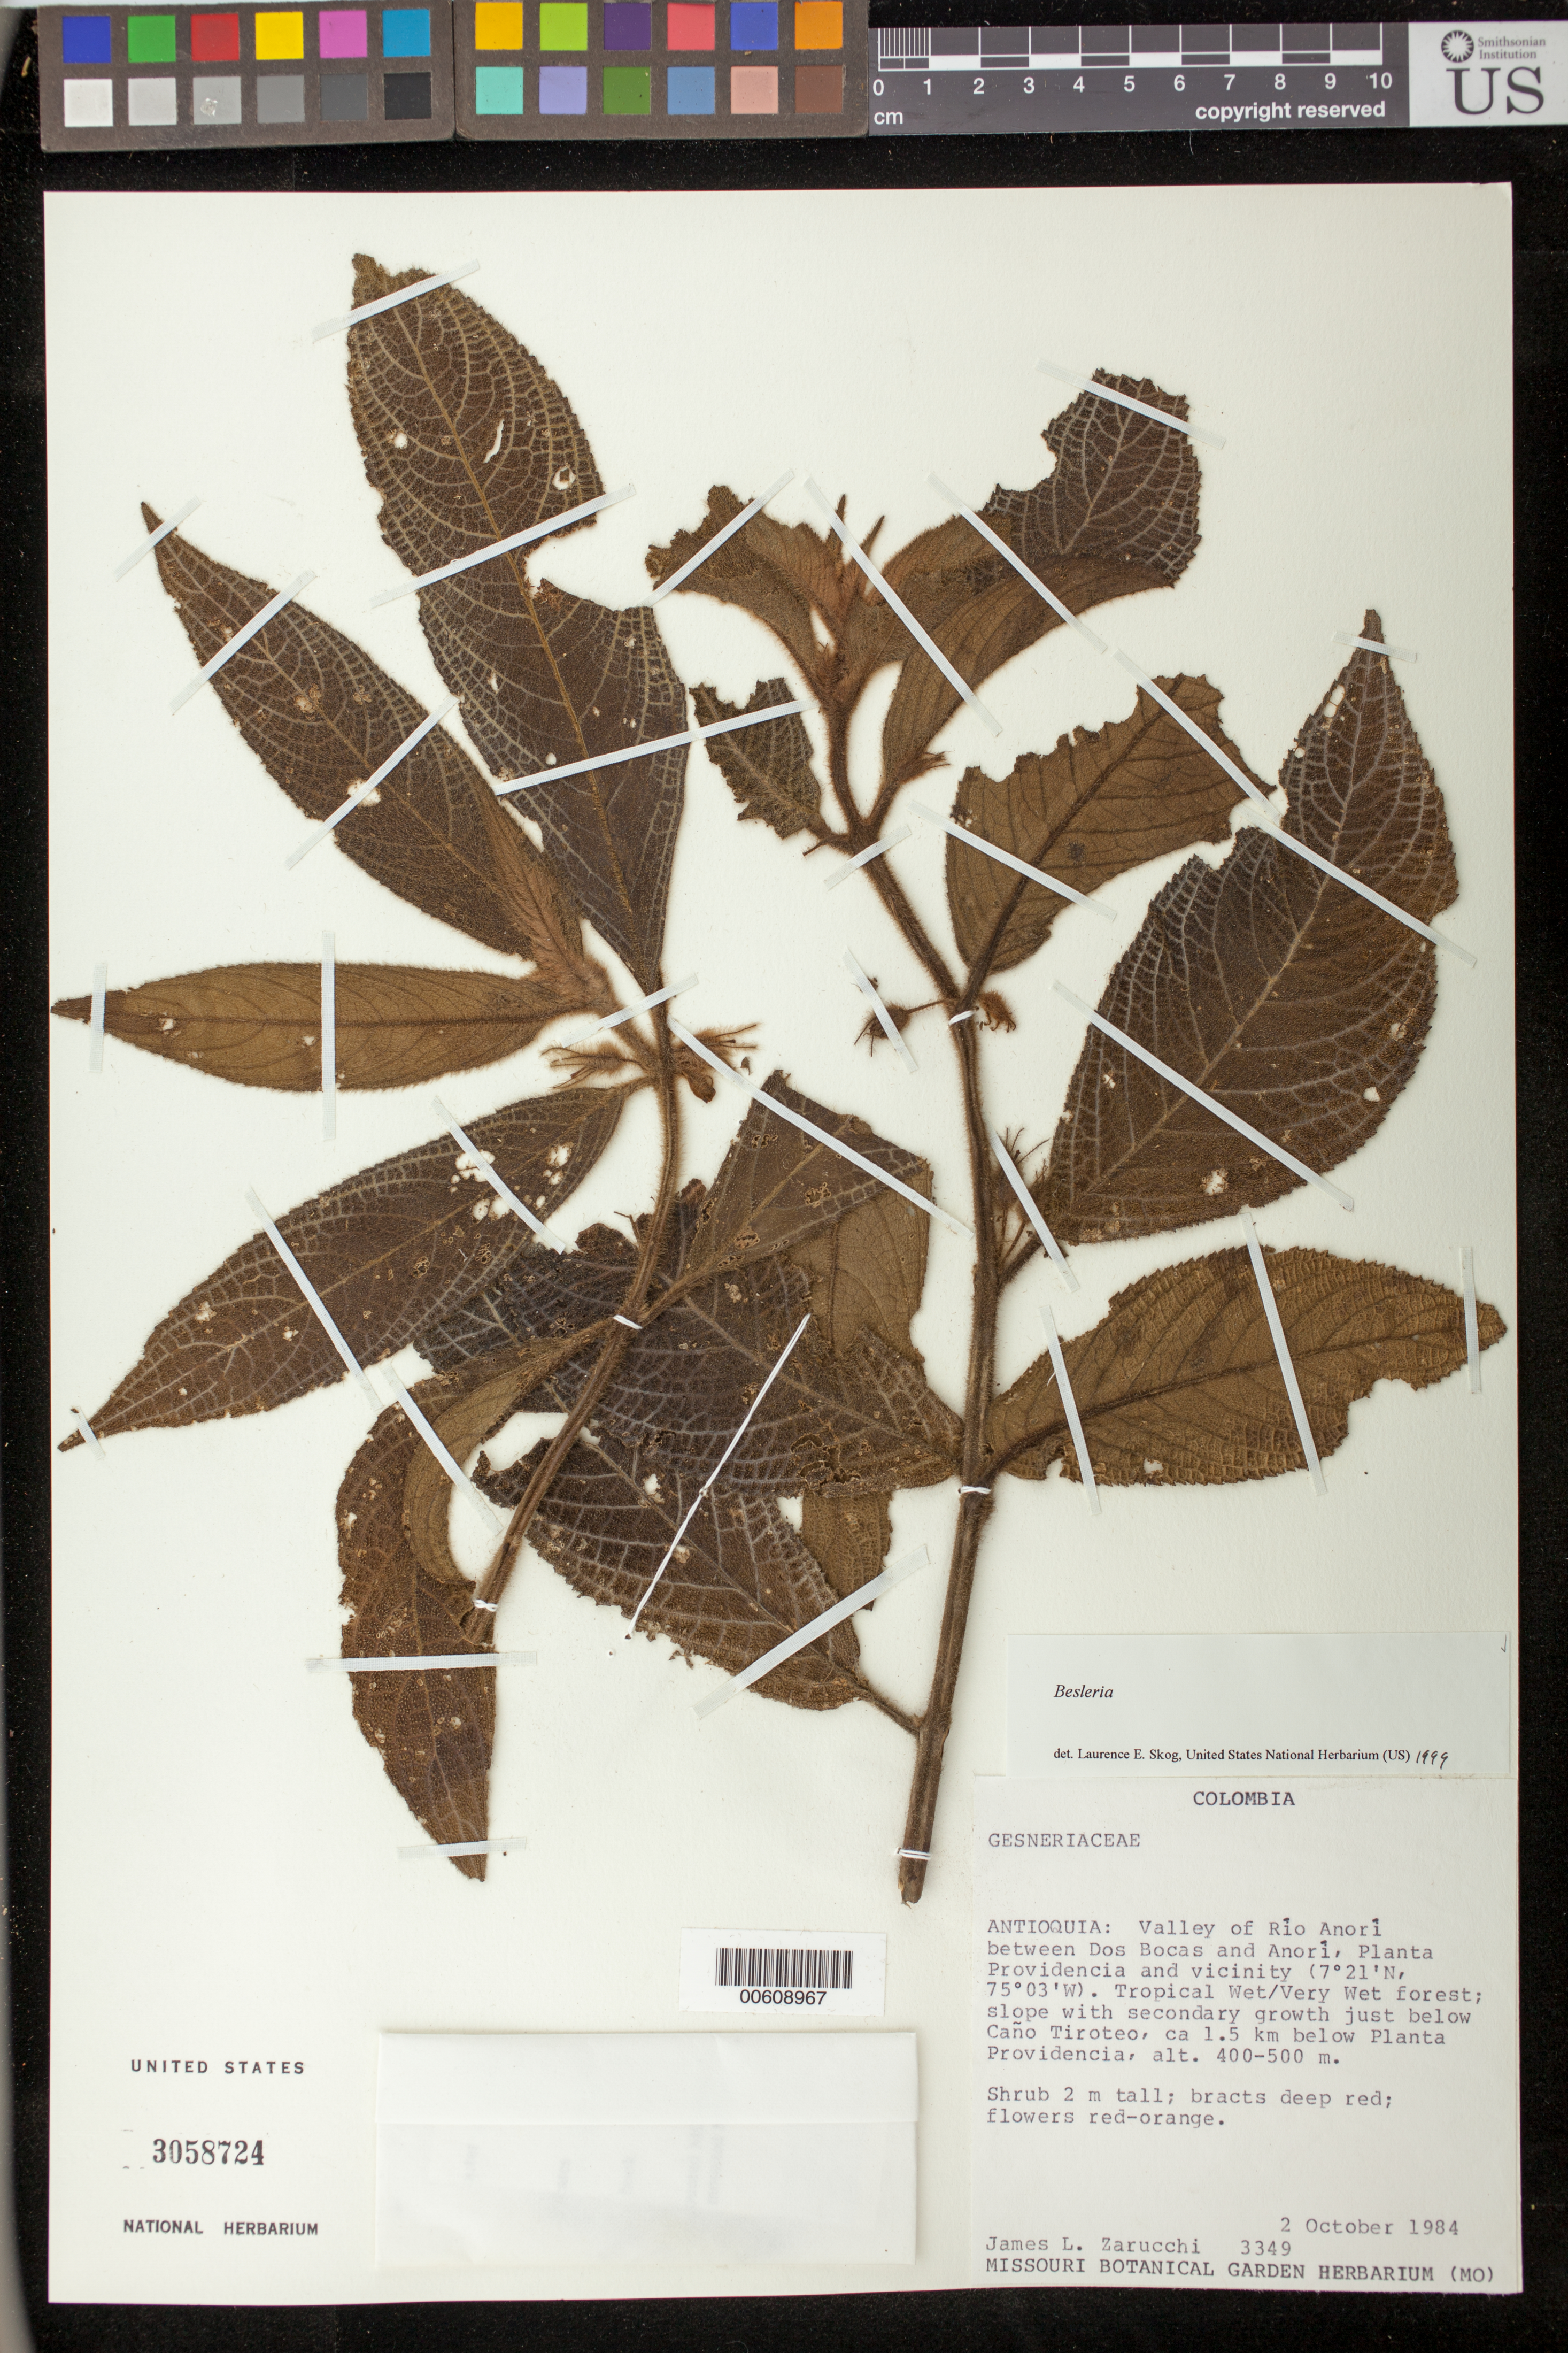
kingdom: Plantae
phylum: Tracheophyta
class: Magnoliopsida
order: Lamiales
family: Gesneriaceae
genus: Besleria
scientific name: Besleria sp.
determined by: Skog, Laurence E.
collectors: J. L. Zarucchi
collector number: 3349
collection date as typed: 02 Oct 1984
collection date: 1984-10-02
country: Colombia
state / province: Antioquia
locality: Valley of Río Anorí between Dos Bocas and Anorí, Planta Providencia and vicinity; just below Caño Tiroteo, ca. 1.5 km below Planta Providencia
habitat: Tropical wet/very wet forest; slope with secondary growth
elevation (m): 400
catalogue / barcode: US 3058724